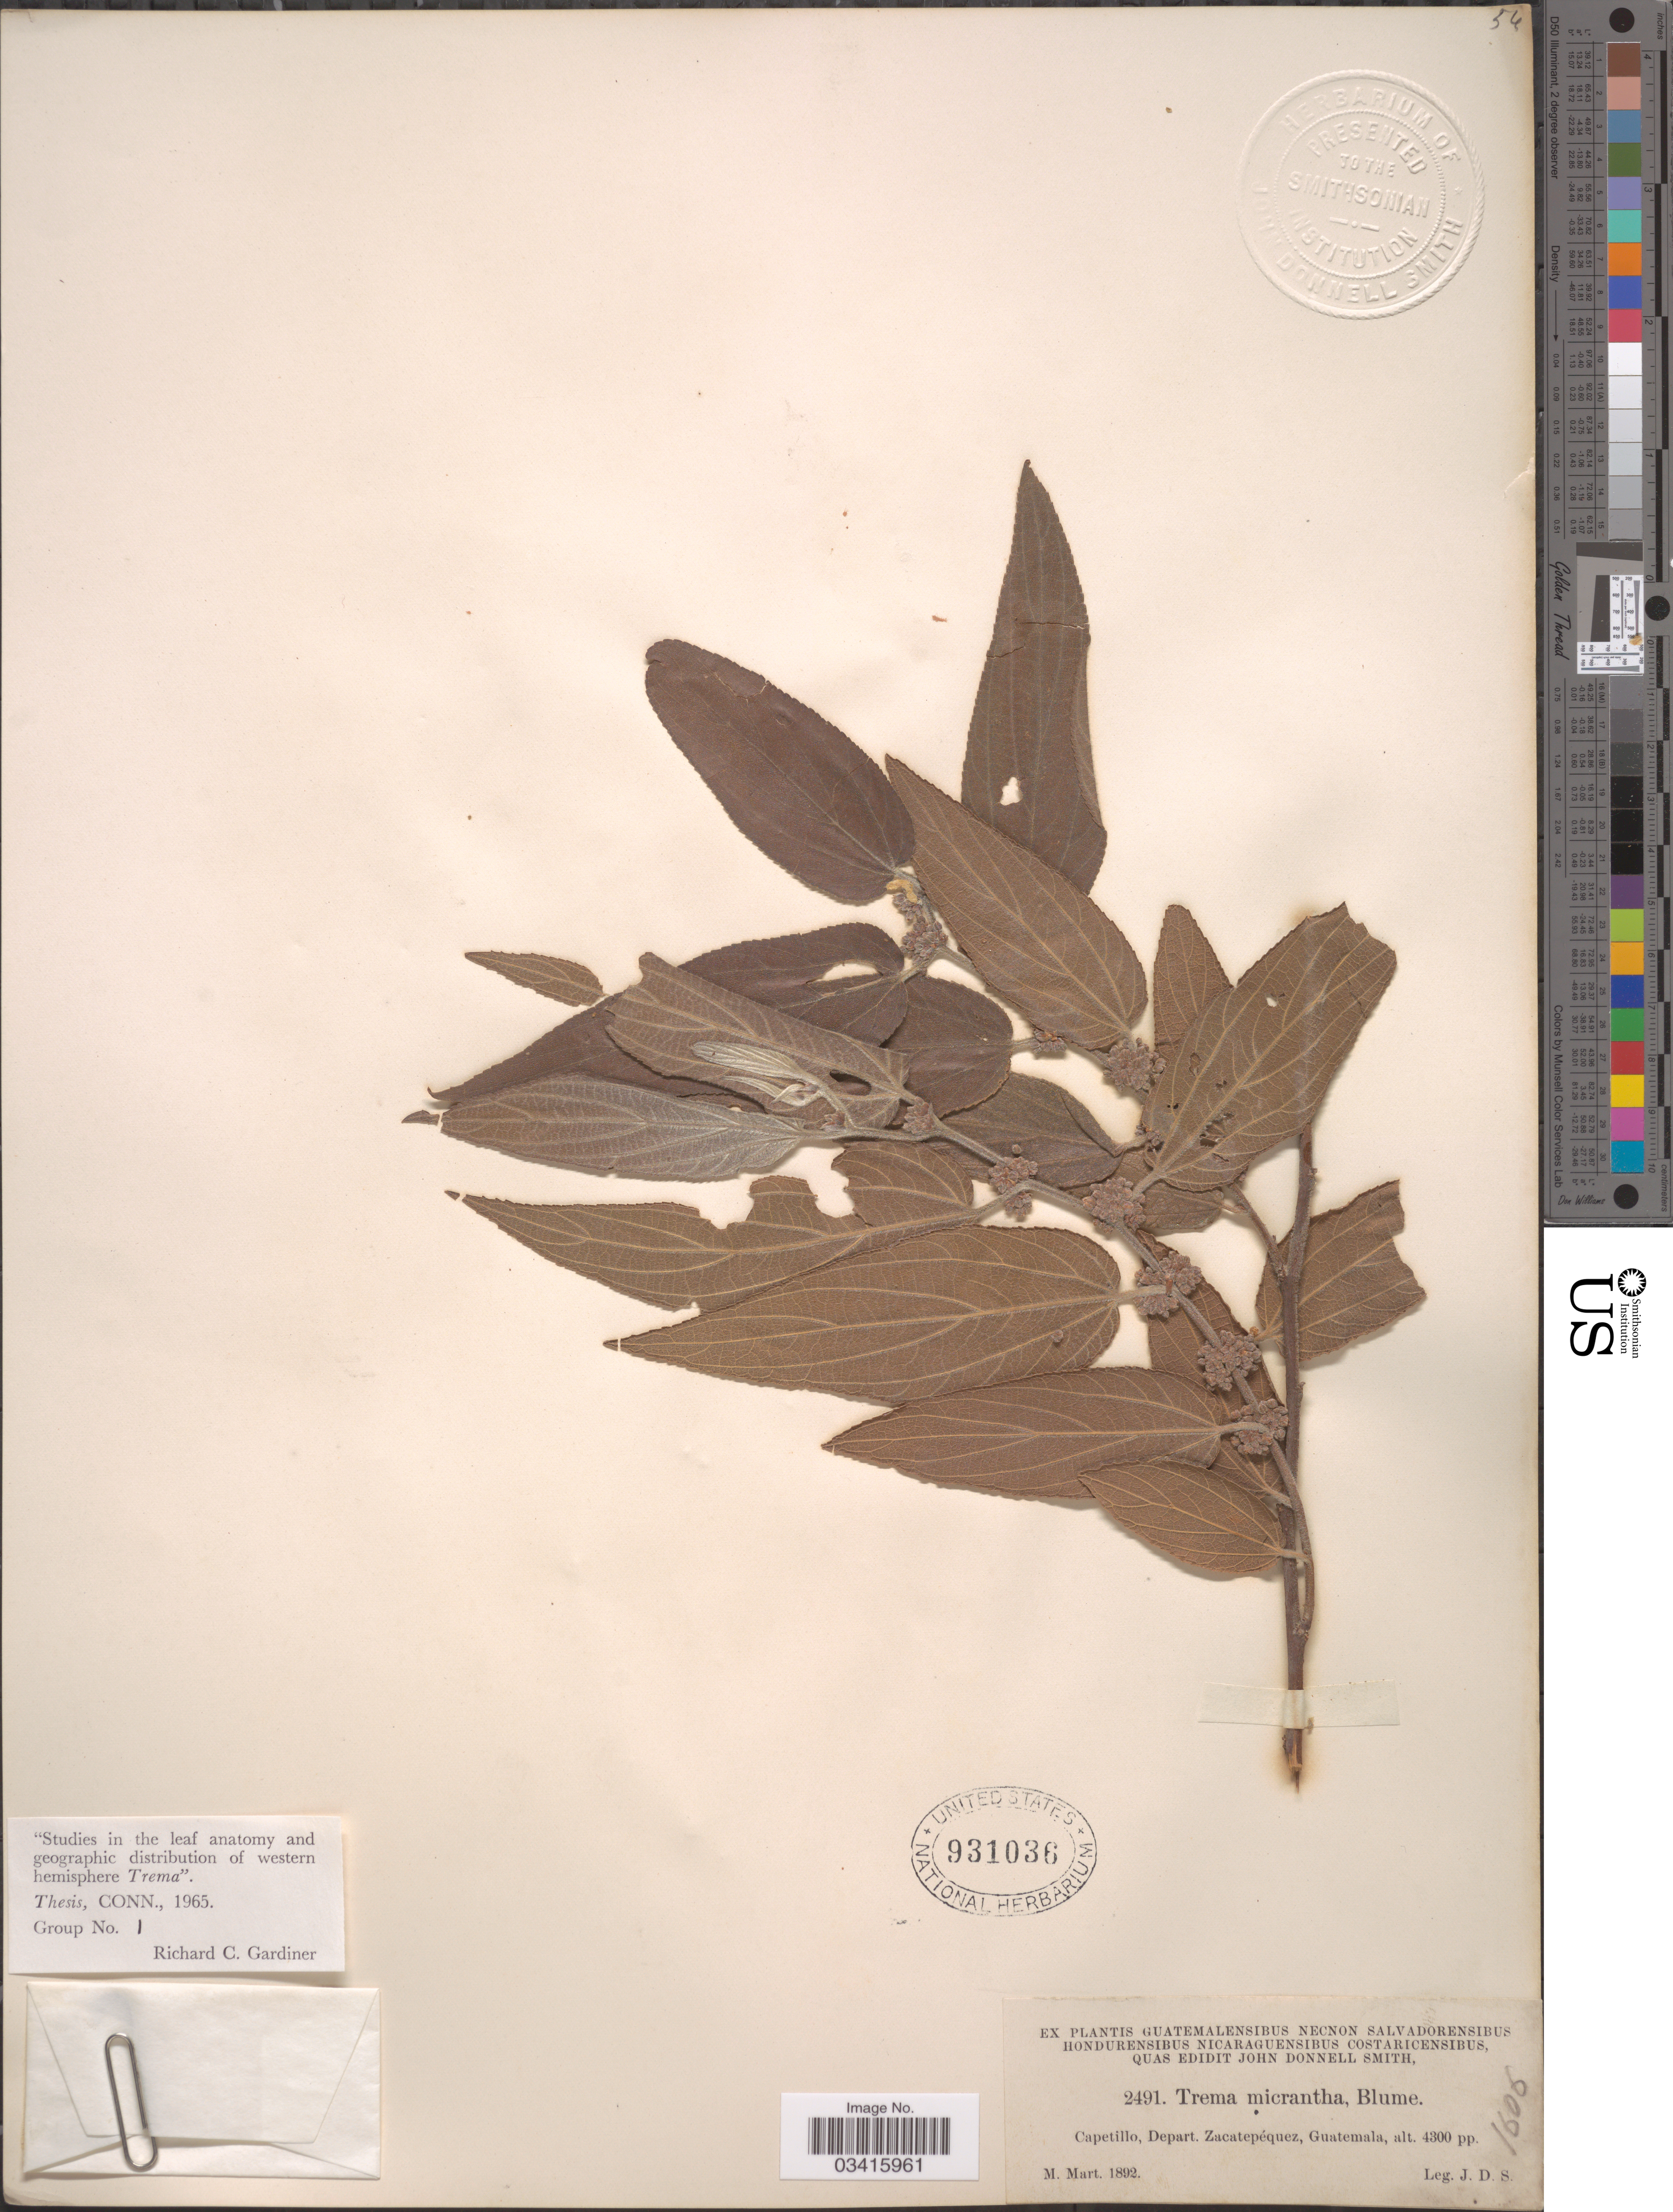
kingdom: Plantae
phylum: Tracheophyta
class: Magnoliopsida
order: Rosales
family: Cannabaceae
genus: Trema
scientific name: Trema micranthum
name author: (L.) Blume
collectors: J. Donnell Smith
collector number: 2491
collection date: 1892-03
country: Guatemala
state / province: Sacatepéquez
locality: Capetillo, Depart. Zacatepéquez..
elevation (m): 1311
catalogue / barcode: US 931036